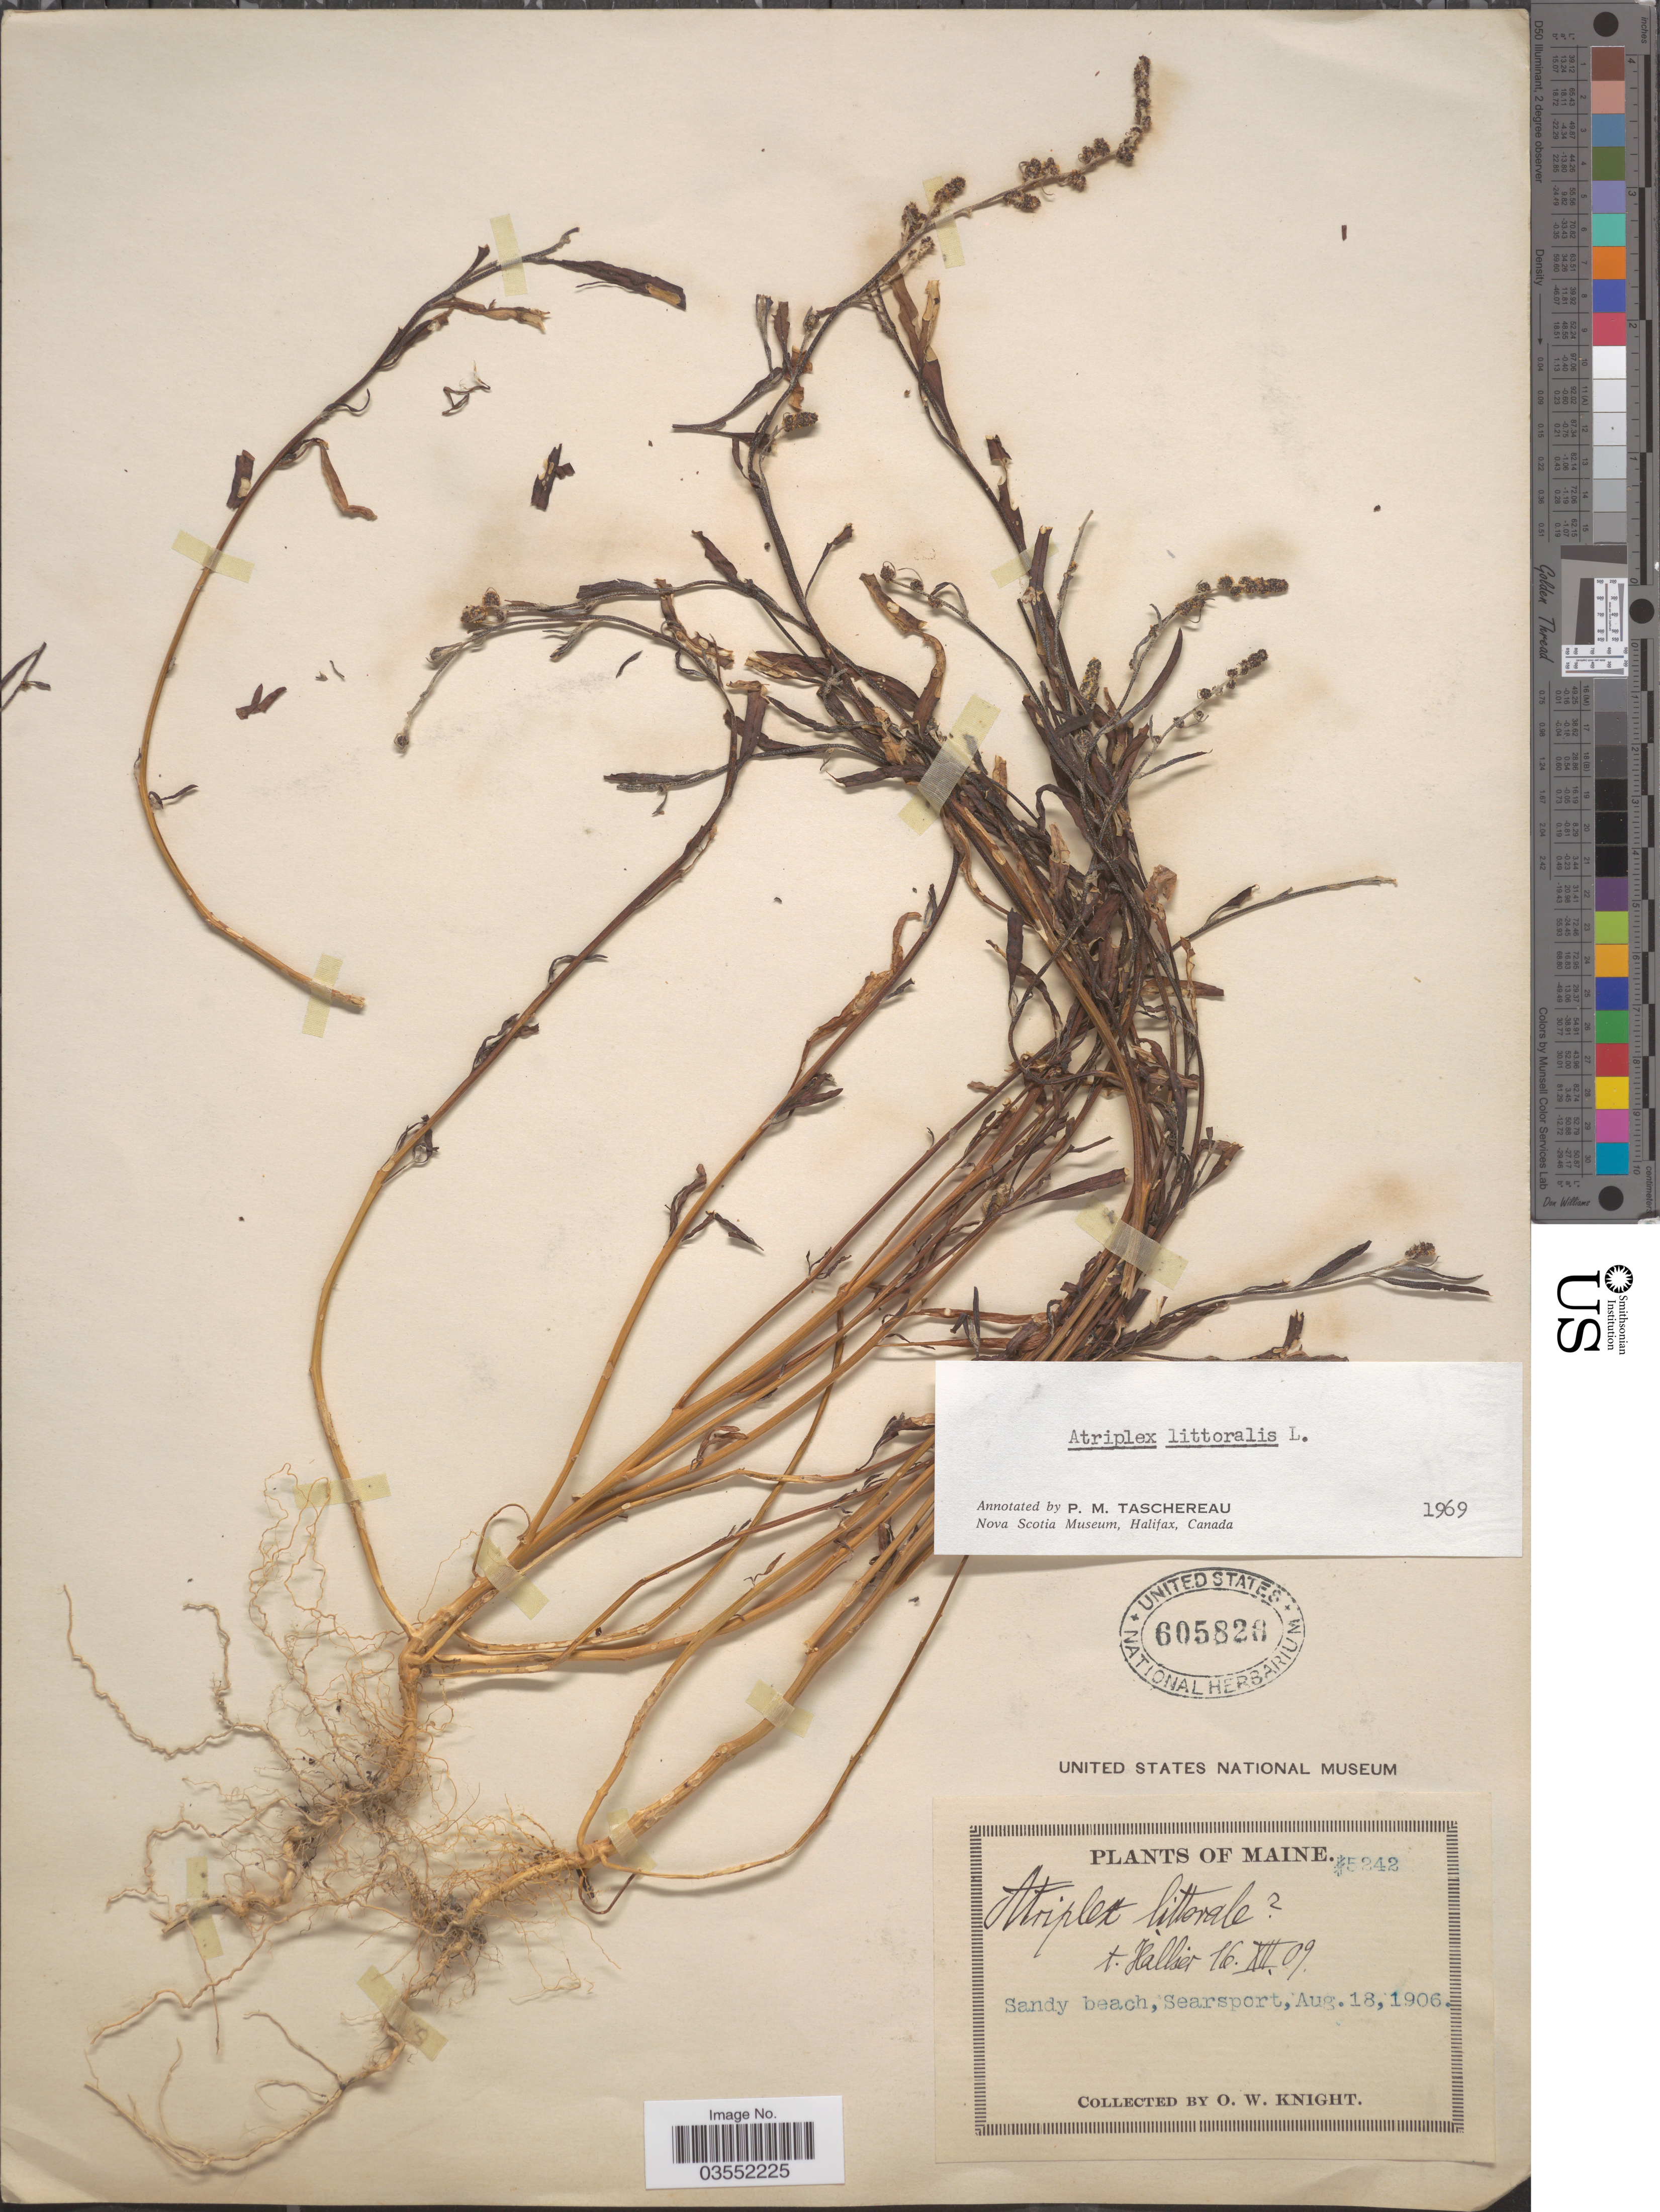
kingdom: Plantae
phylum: Tracheophyta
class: Magnoliopsida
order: Caryophyllales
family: Amaranthaceae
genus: Atriplex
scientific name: Atriplex littoralis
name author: L.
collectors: O. Knight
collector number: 5242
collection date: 1906-08-18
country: United States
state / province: Maine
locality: Sandy beach, Searsport.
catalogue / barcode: US 605820